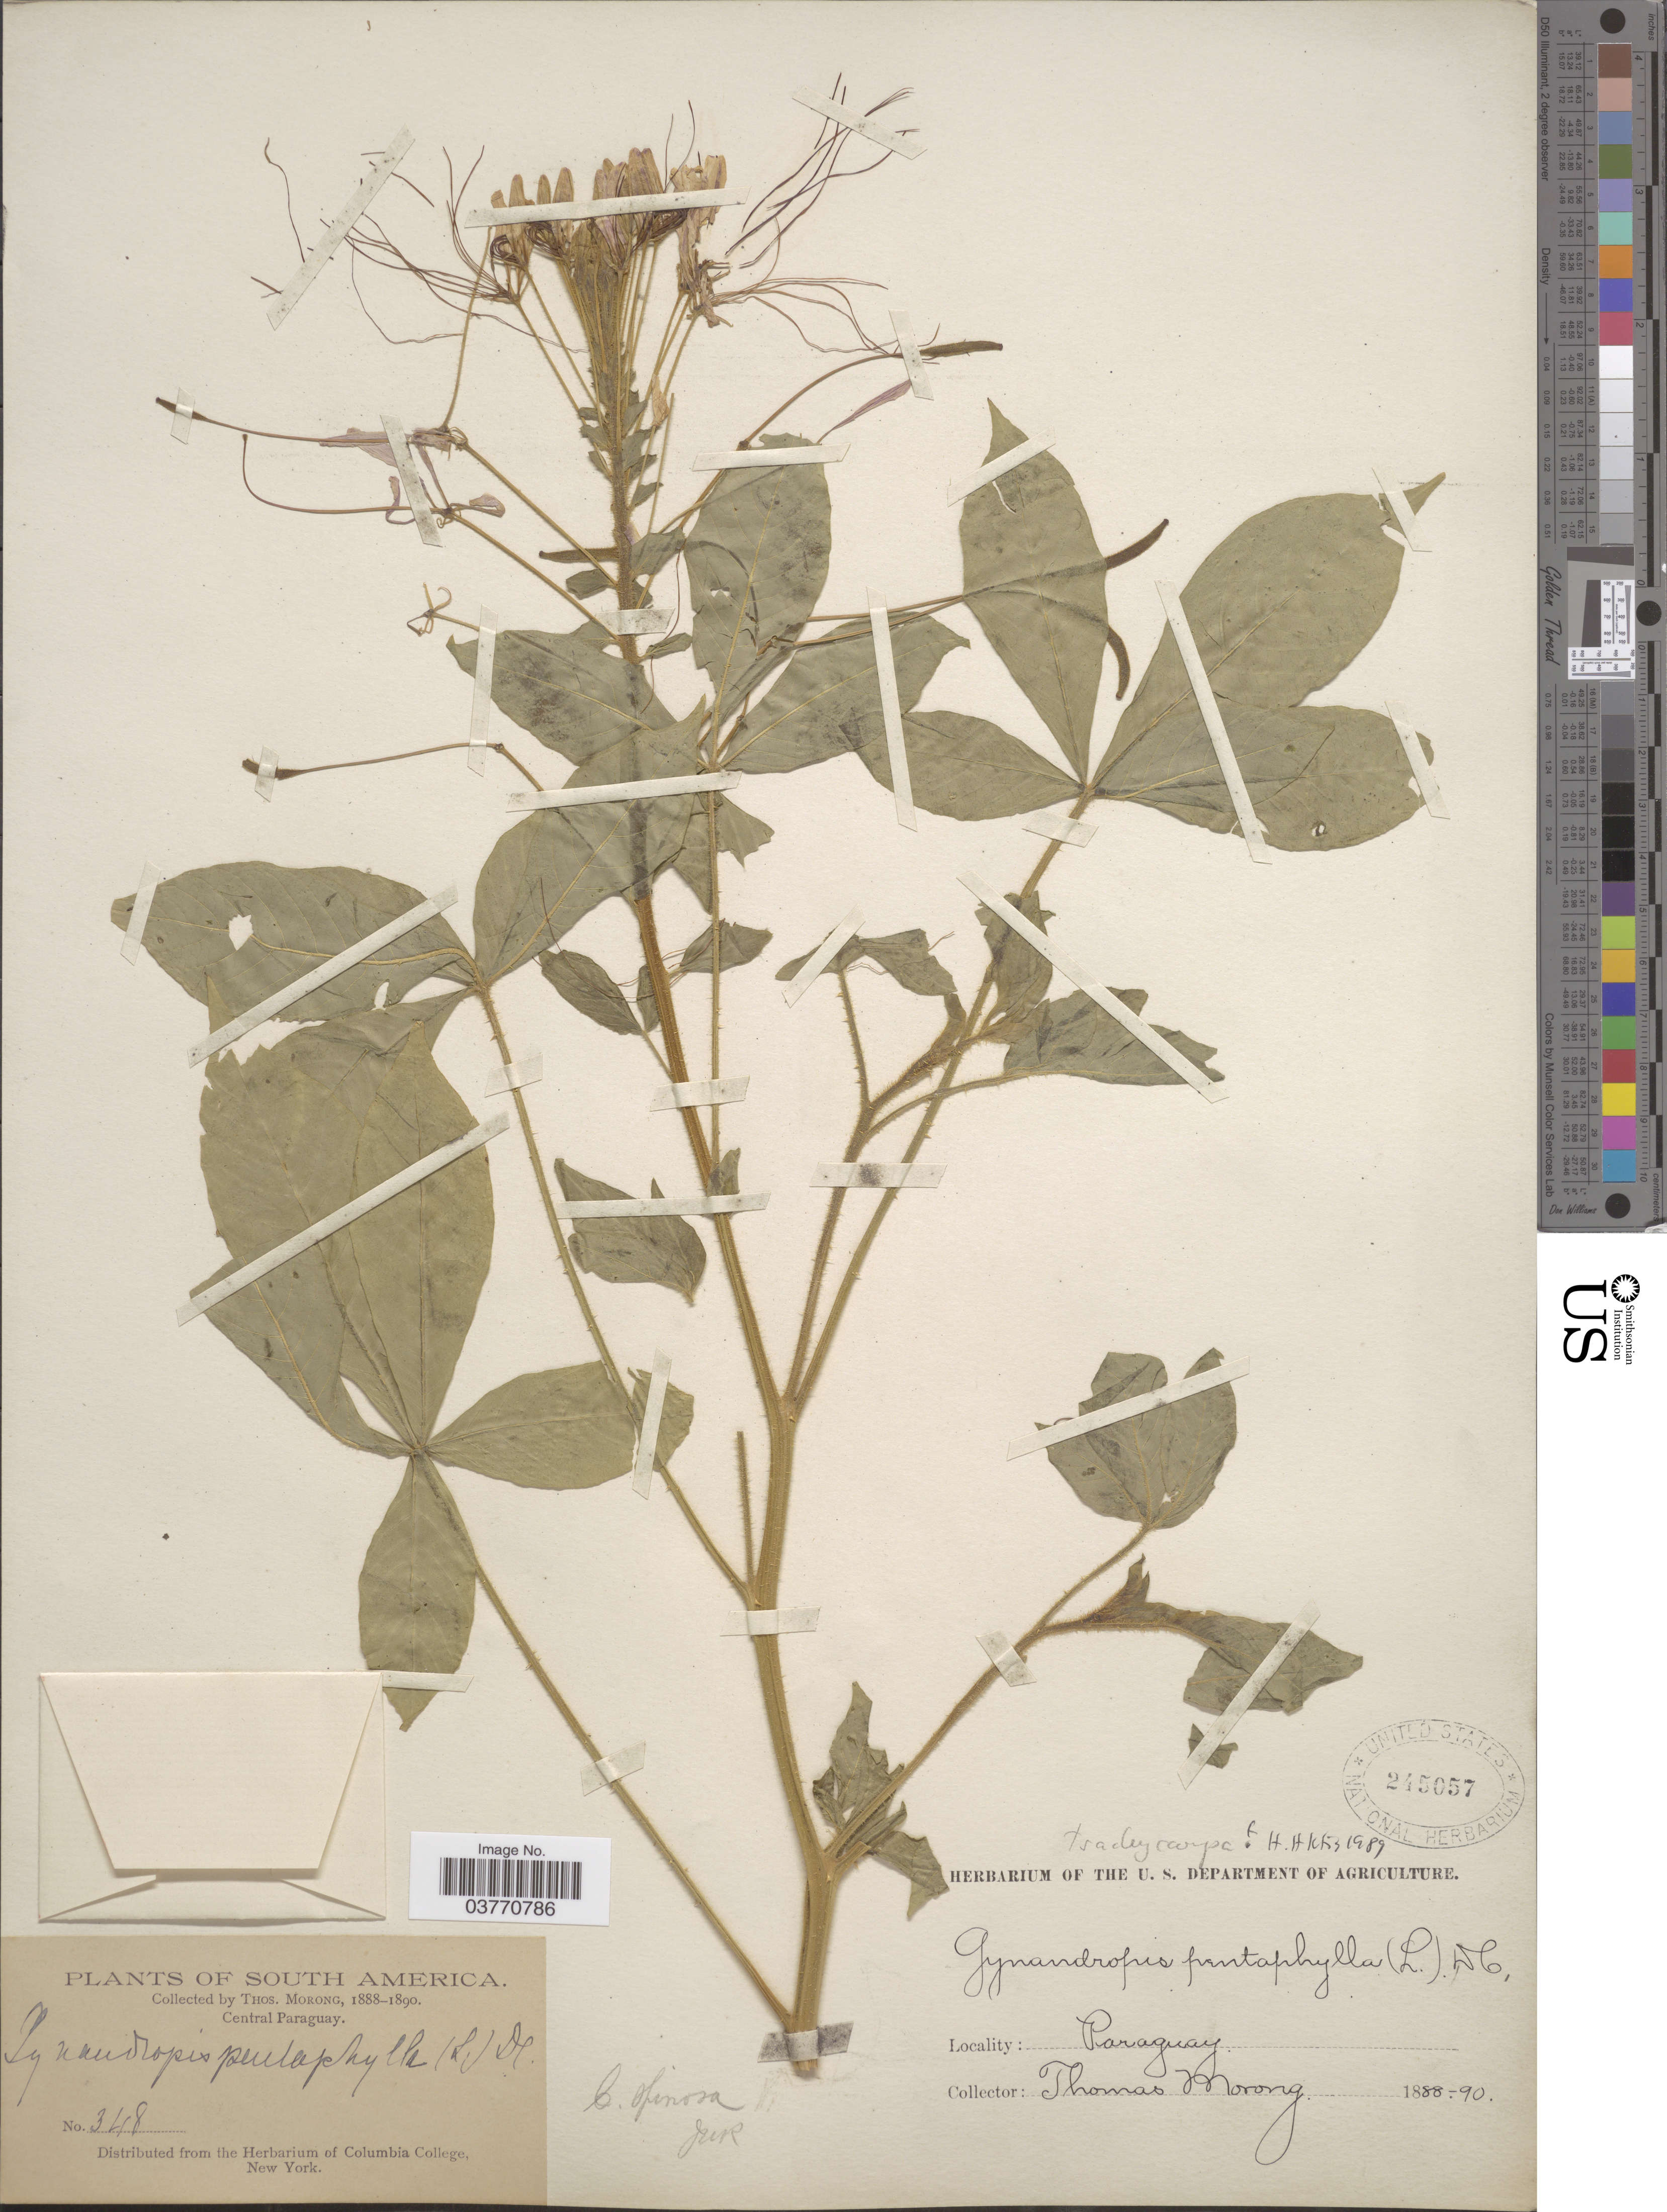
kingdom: Plantae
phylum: Tracheophyta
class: Magnoliopsida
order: Brassicales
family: Cleomaceae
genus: Tarenaya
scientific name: Tarenaya trachycarpa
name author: (Klotzsch ex Eichler) Soares Neto & Roalson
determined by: Strong, M. T., (US), Smithsonian Institution - National Museum of Natural History (UNITED STATES)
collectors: ex herb. T. Morong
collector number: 348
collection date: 1888/1890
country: Paraguay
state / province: Central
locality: Central Paraguay.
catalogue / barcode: US 245057